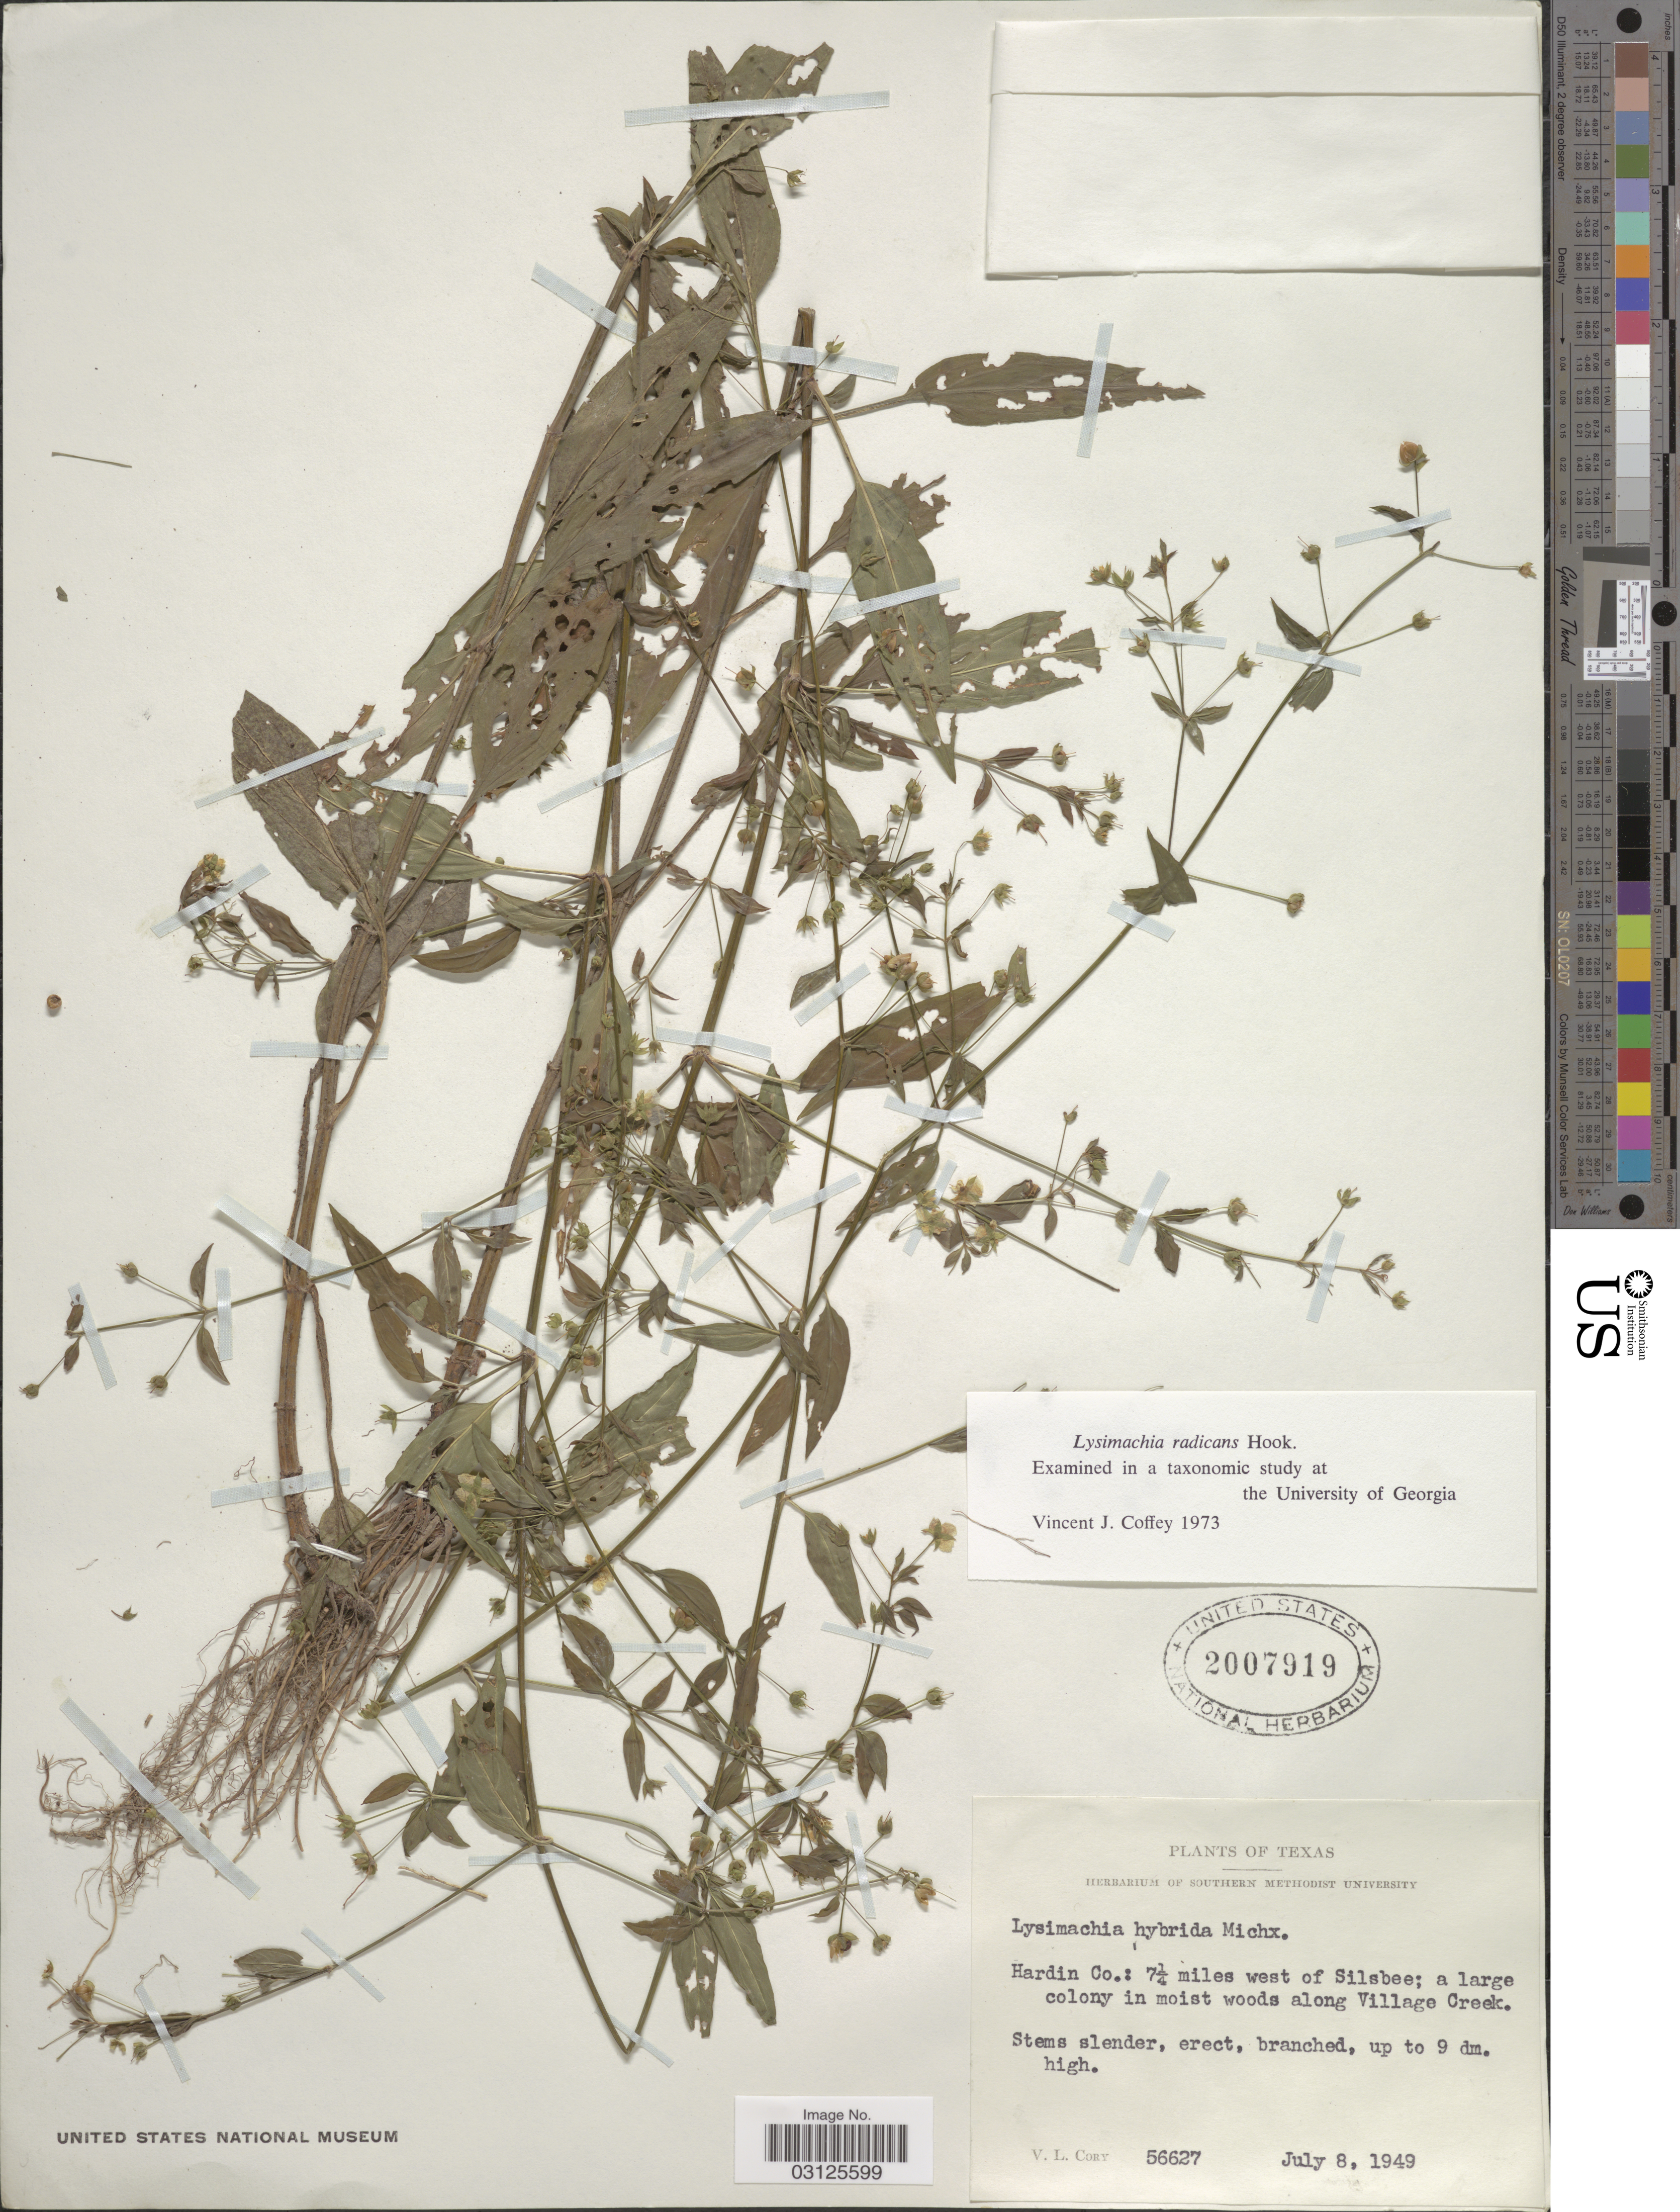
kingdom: Plantae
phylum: Tracheophyta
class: Magnoliopsida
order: Ericales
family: Primulaceae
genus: Lysimachia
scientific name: Lysimachia radicans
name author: Hook.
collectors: V. Cory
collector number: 56627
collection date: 1949-07-08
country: United States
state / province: Texas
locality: Hardin Co.: 7¼ miles west of Silsbee; a large colony in moist woods along Village Creek.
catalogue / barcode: US 2007919